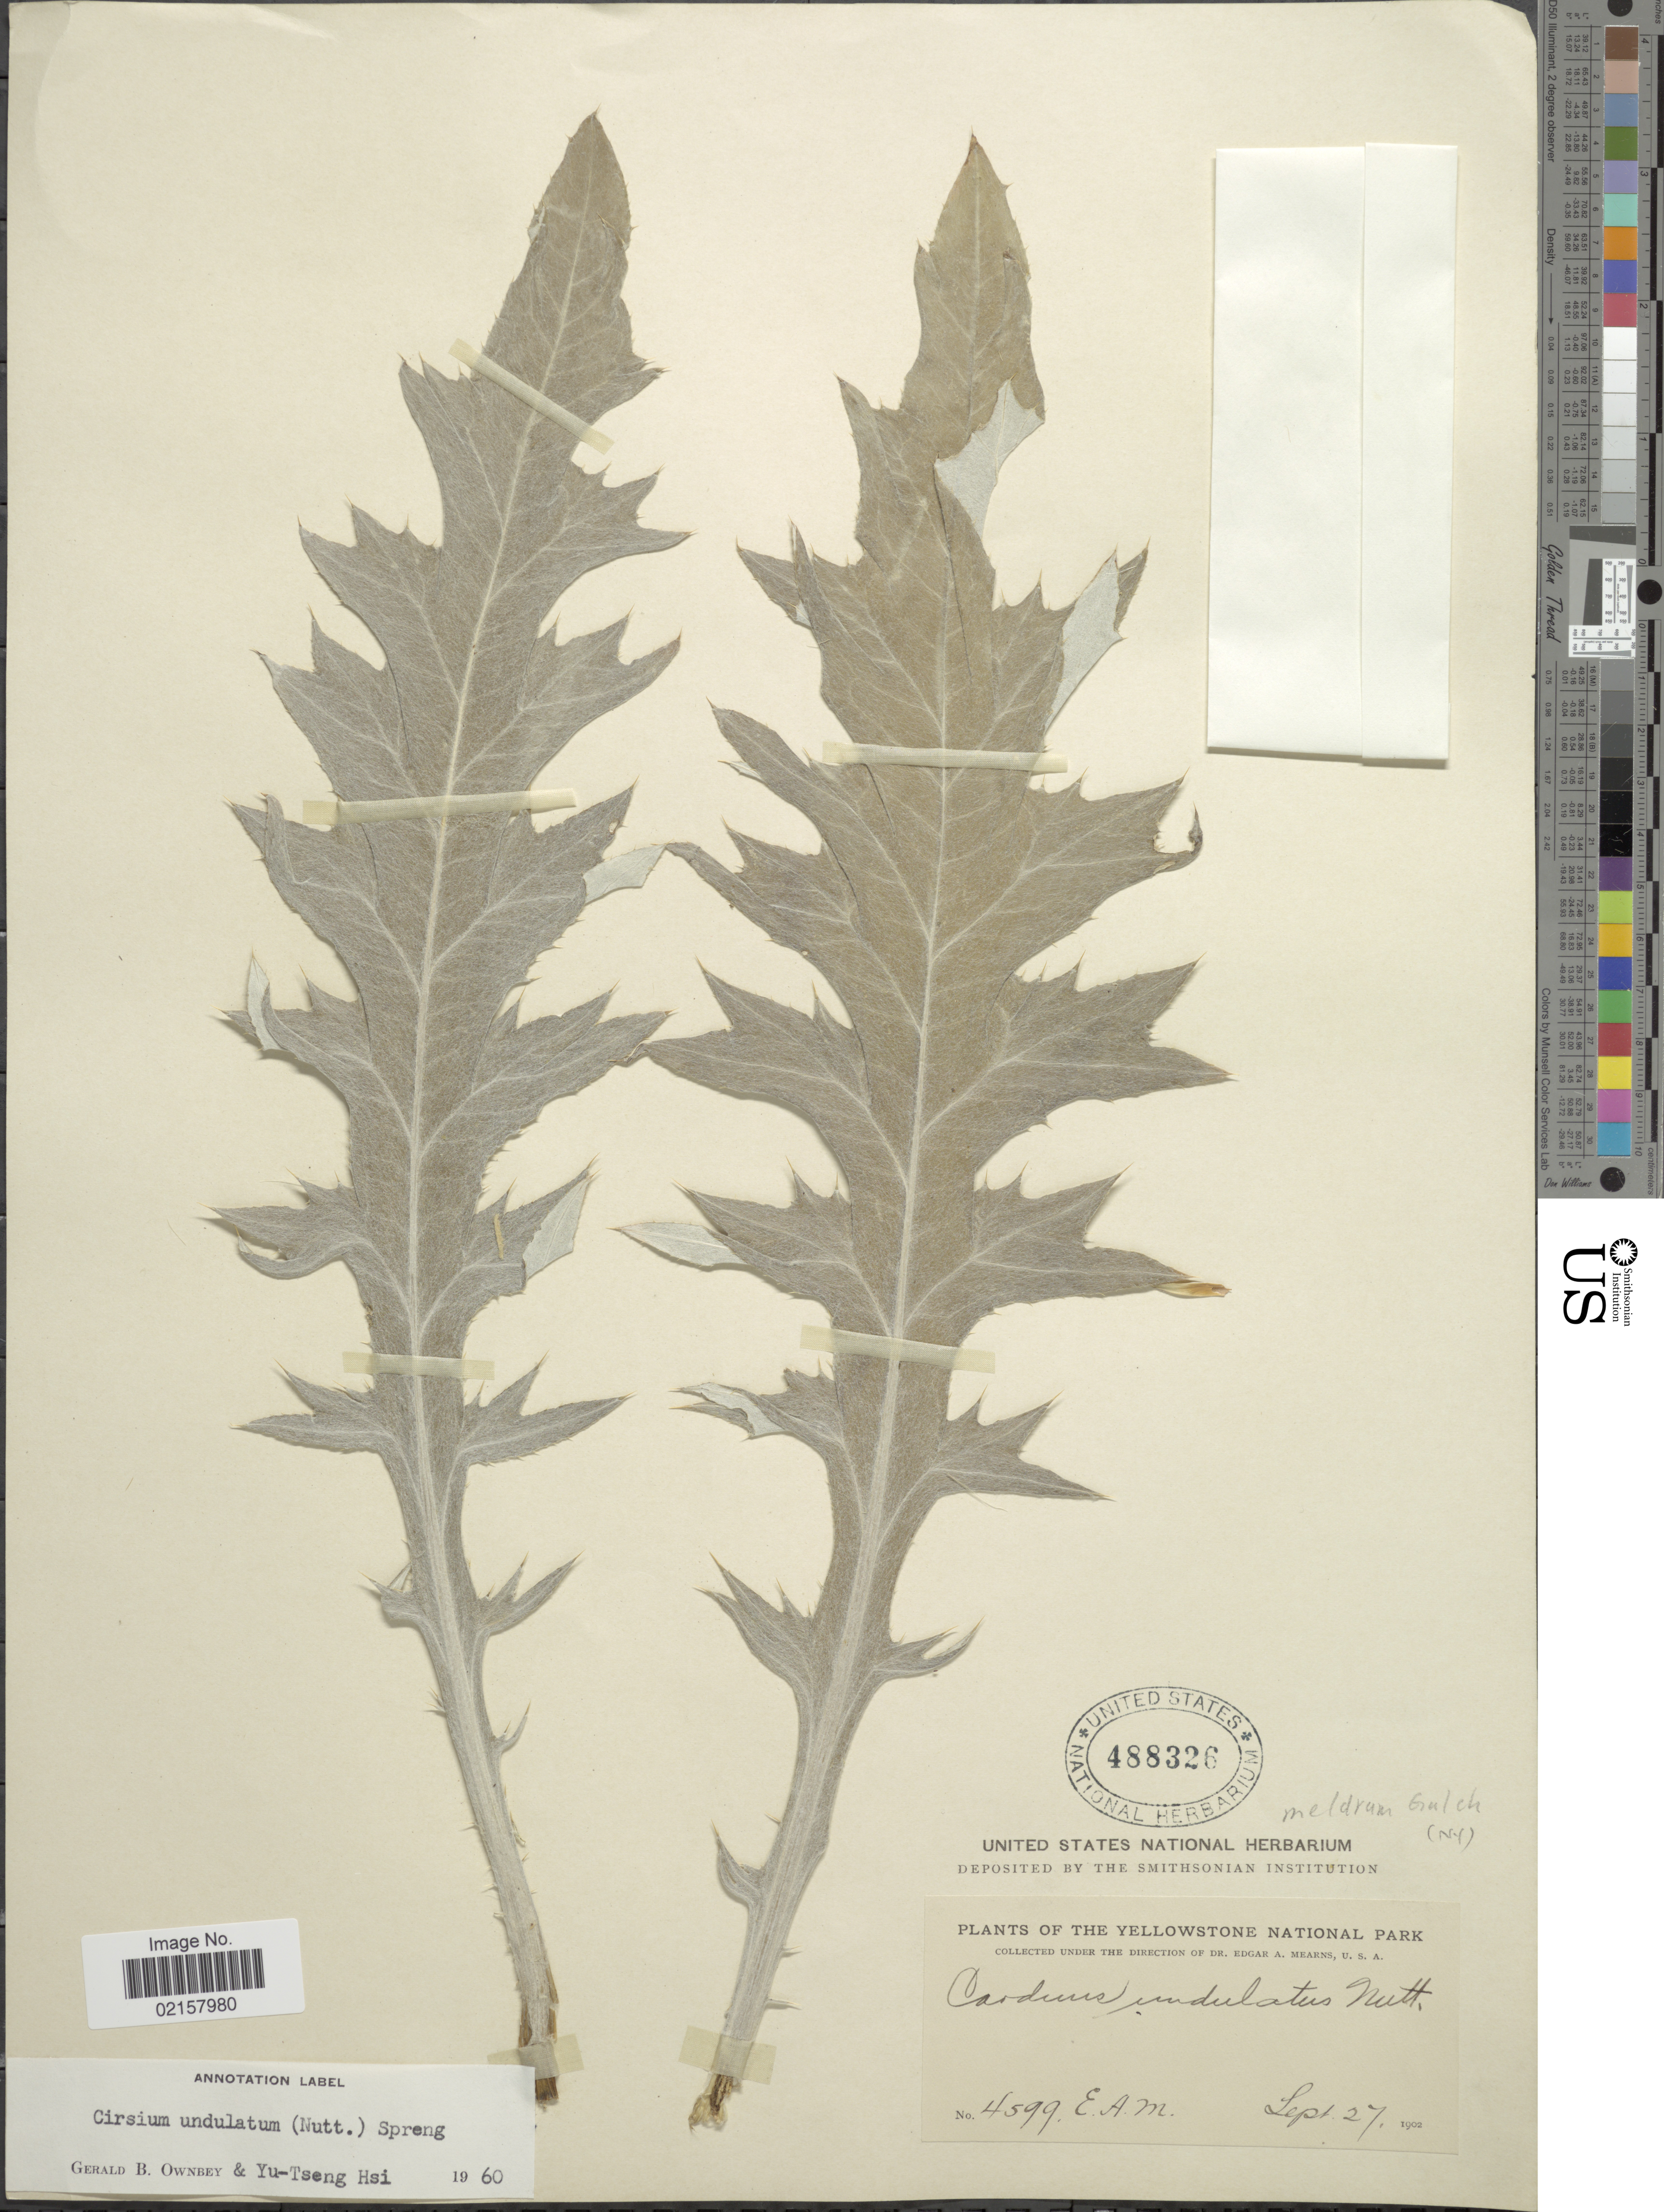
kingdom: Plantae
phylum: Tracheophyta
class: Magnoliopsida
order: Asterales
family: Asteraceae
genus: Cirsium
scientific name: Cirsium undulatum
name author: (Nutt.) Spreng.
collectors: E. A. Mearns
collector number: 4599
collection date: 1902-09-27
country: United States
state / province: Wyoming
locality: Yellowstone National Park, Meldrum Gulch (NY).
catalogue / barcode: US 488326